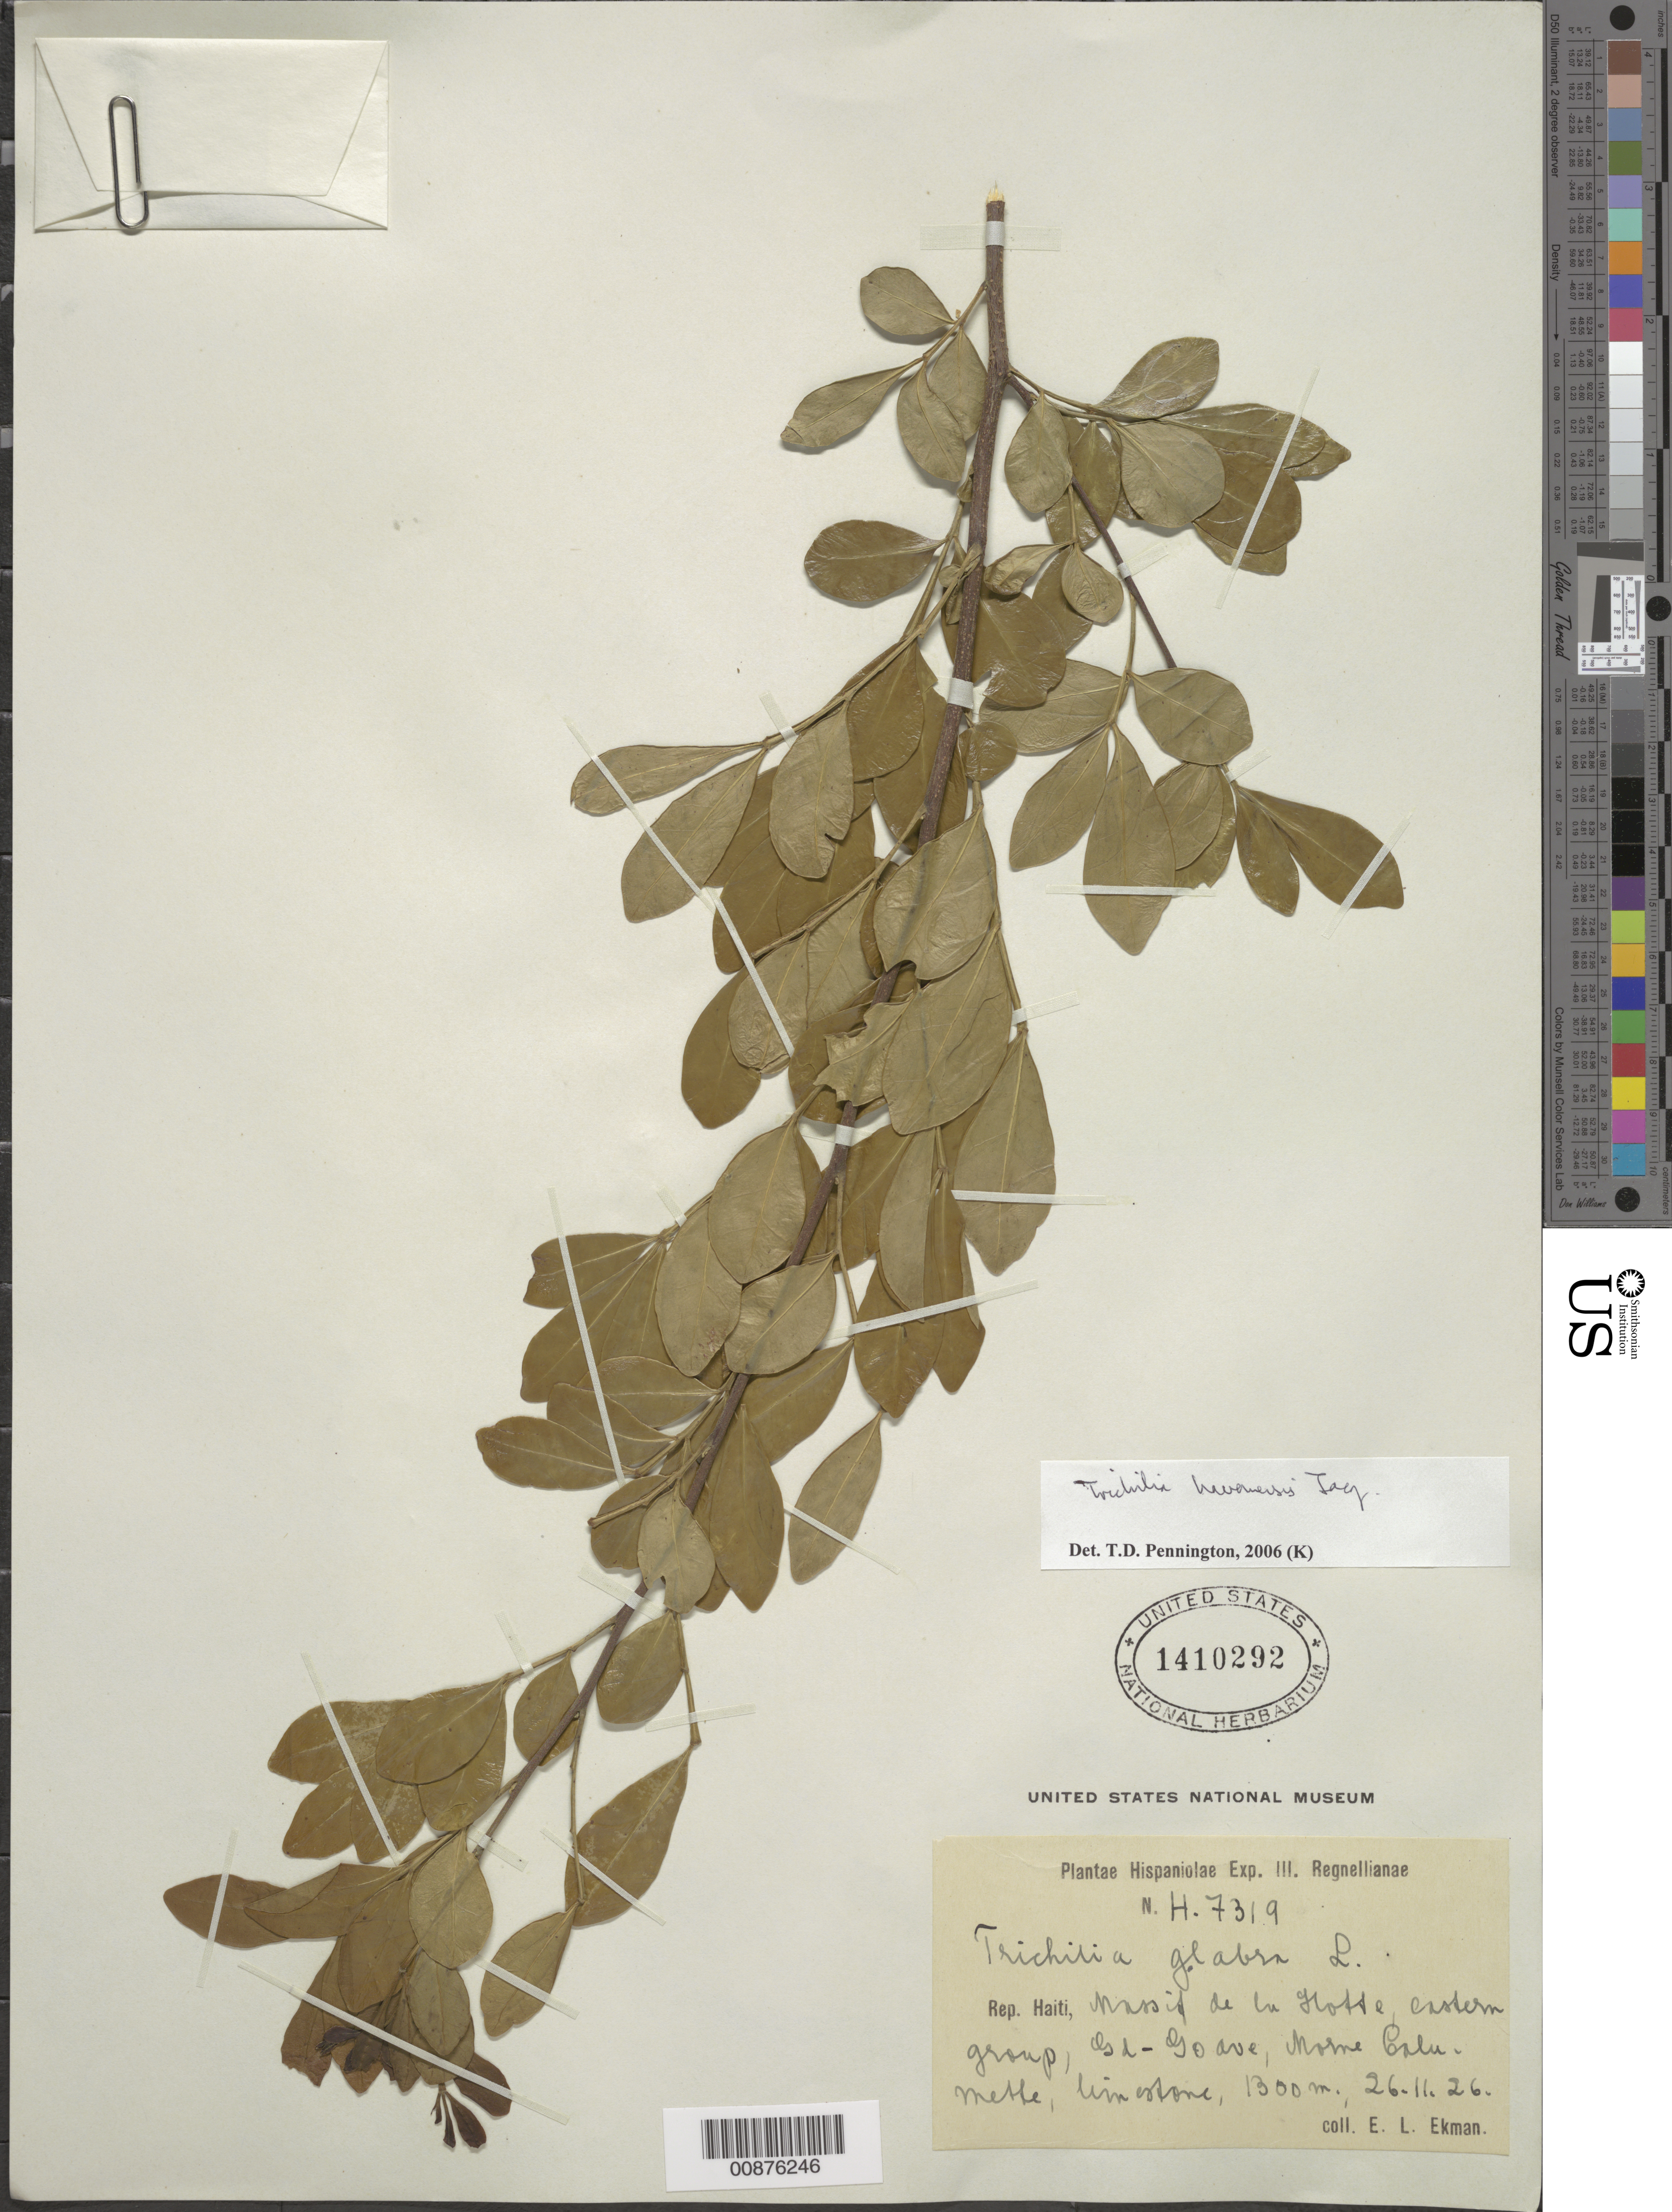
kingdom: Plantae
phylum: Tracheophyta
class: Magnoliopsida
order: Sapindales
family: Meliaceae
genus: Trichilia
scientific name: Trichilia havanensis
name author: Jacq.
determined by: Pennington, T. D., (K)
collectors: E. L. Ekman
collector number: H 7319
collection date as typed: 26 Nov 1926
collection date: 1926-11-26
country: Haiti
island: Hispaniola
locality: Massif de la Hotte, eastern group, Gd. Goave, Morne Calumette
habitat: Limestone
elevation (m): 1300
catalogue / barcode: US 1410292